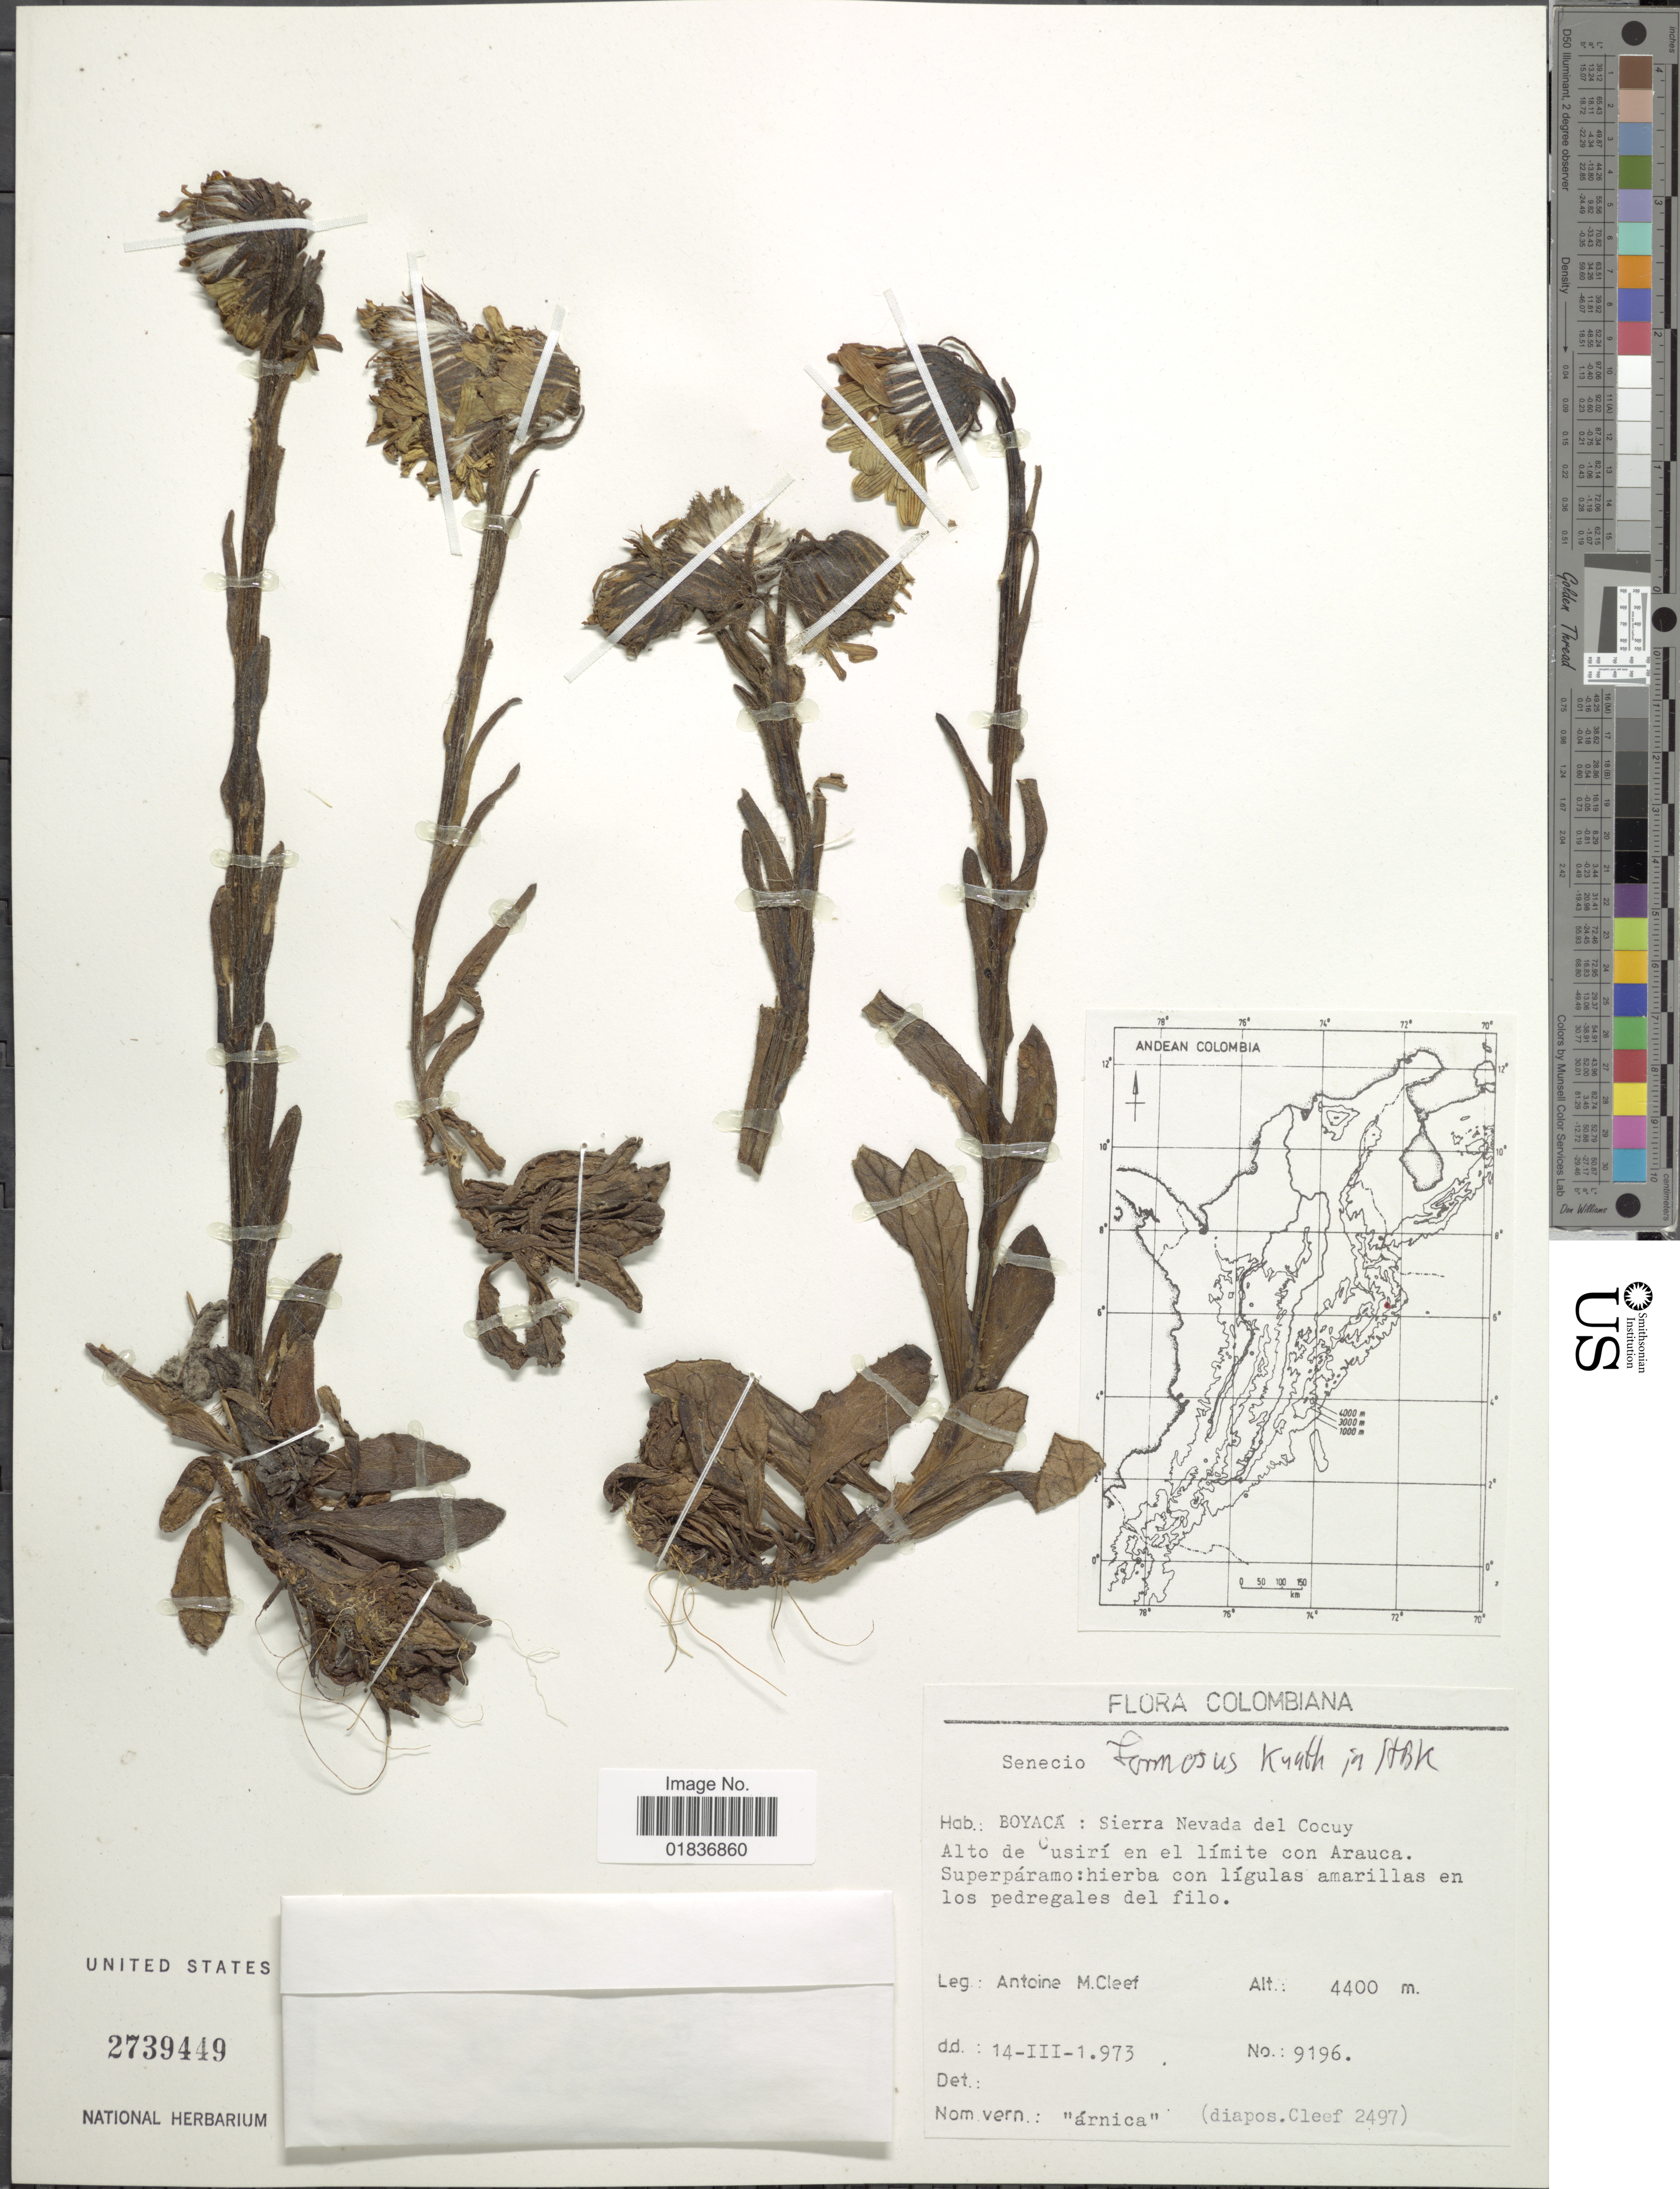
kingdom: Plantae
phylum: Tracheophyta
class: Magnoliopsida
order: Asterales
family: Asteraceae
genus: Senecio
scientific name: Senecio wedglacialis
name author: Cuatrec.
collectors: A. M. Cleef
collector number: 9196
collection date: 1973-03-14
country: Colombia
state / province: Boyacá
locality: Boyacá: Sierra Nevada del Cocuy. Alto de Cusiri en el limite con Arauca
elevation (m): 4400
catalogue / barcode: US 2739449